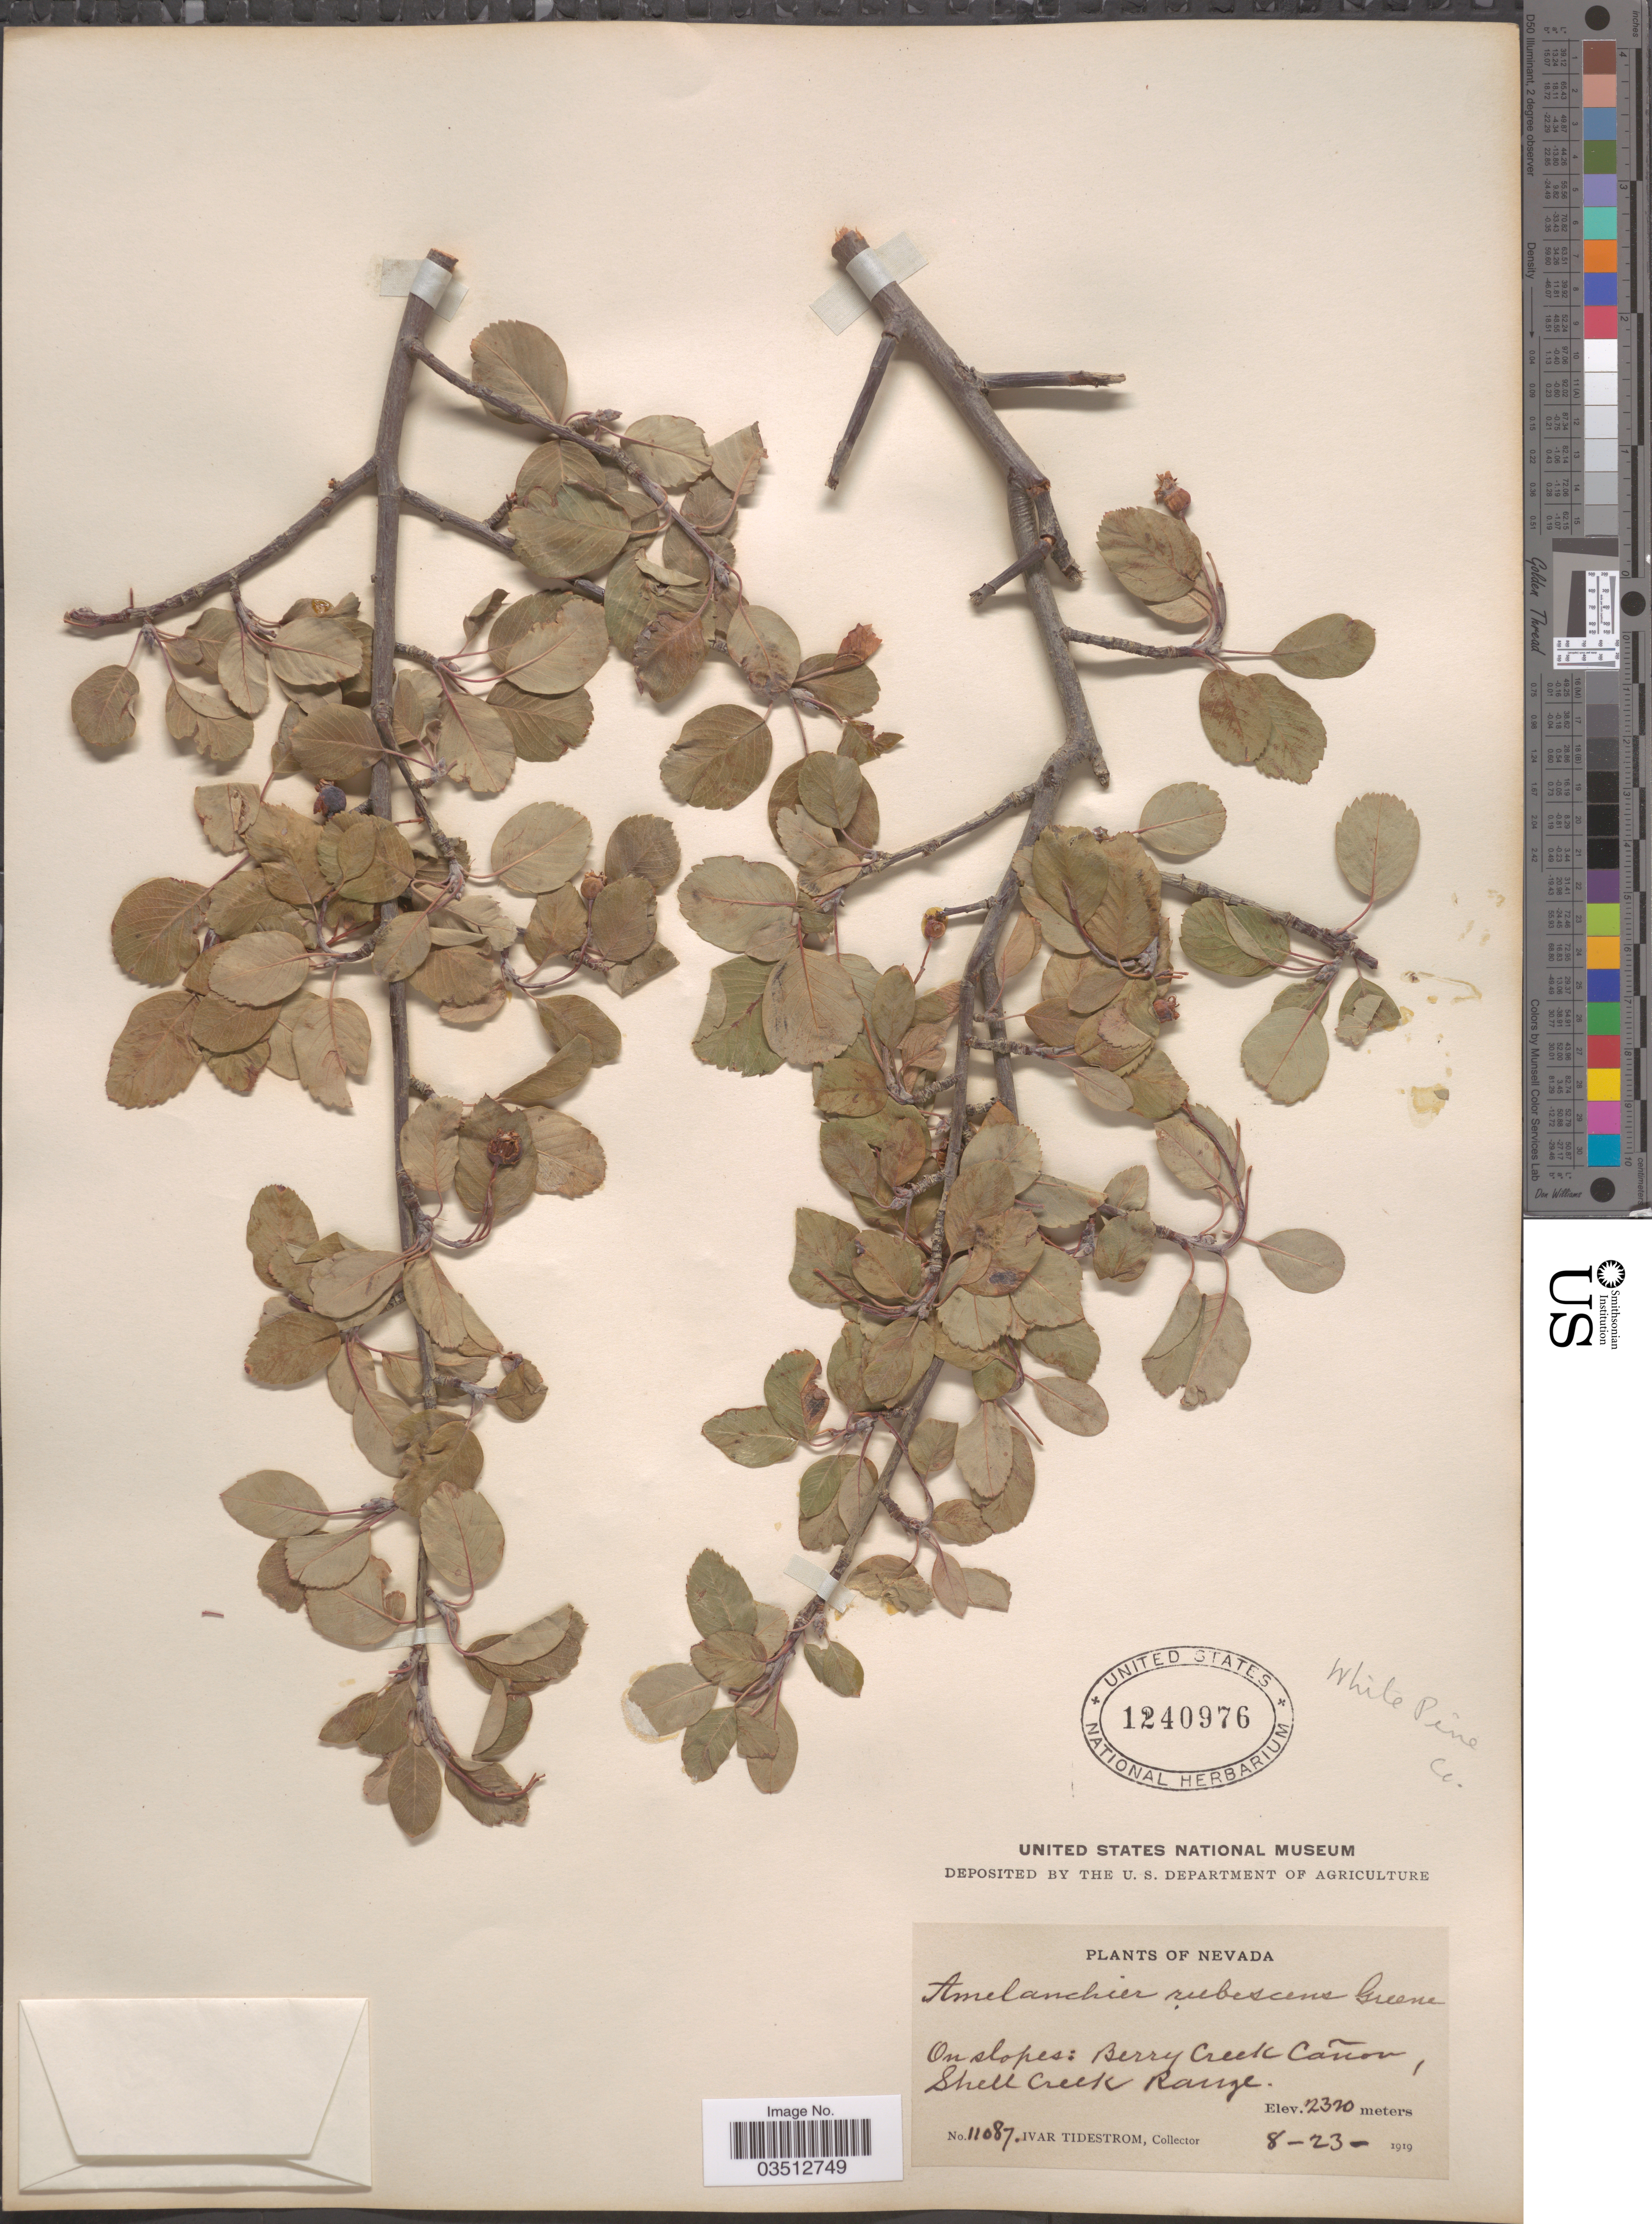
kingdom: Plantae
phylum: Tracheophyta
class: Magnoliopsida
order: Rosales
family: Rosaceae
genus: Amelanchier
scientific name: Amelanchier utahensis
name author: Koehne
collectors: I. F. Tidestrom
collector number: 11087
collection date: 1919-08-23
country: United States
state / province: Nevada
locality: White Pine Co. On slopes: Berry Creek Cañon, Shell Creek Range.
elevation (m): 2320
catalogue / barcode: US 1240976